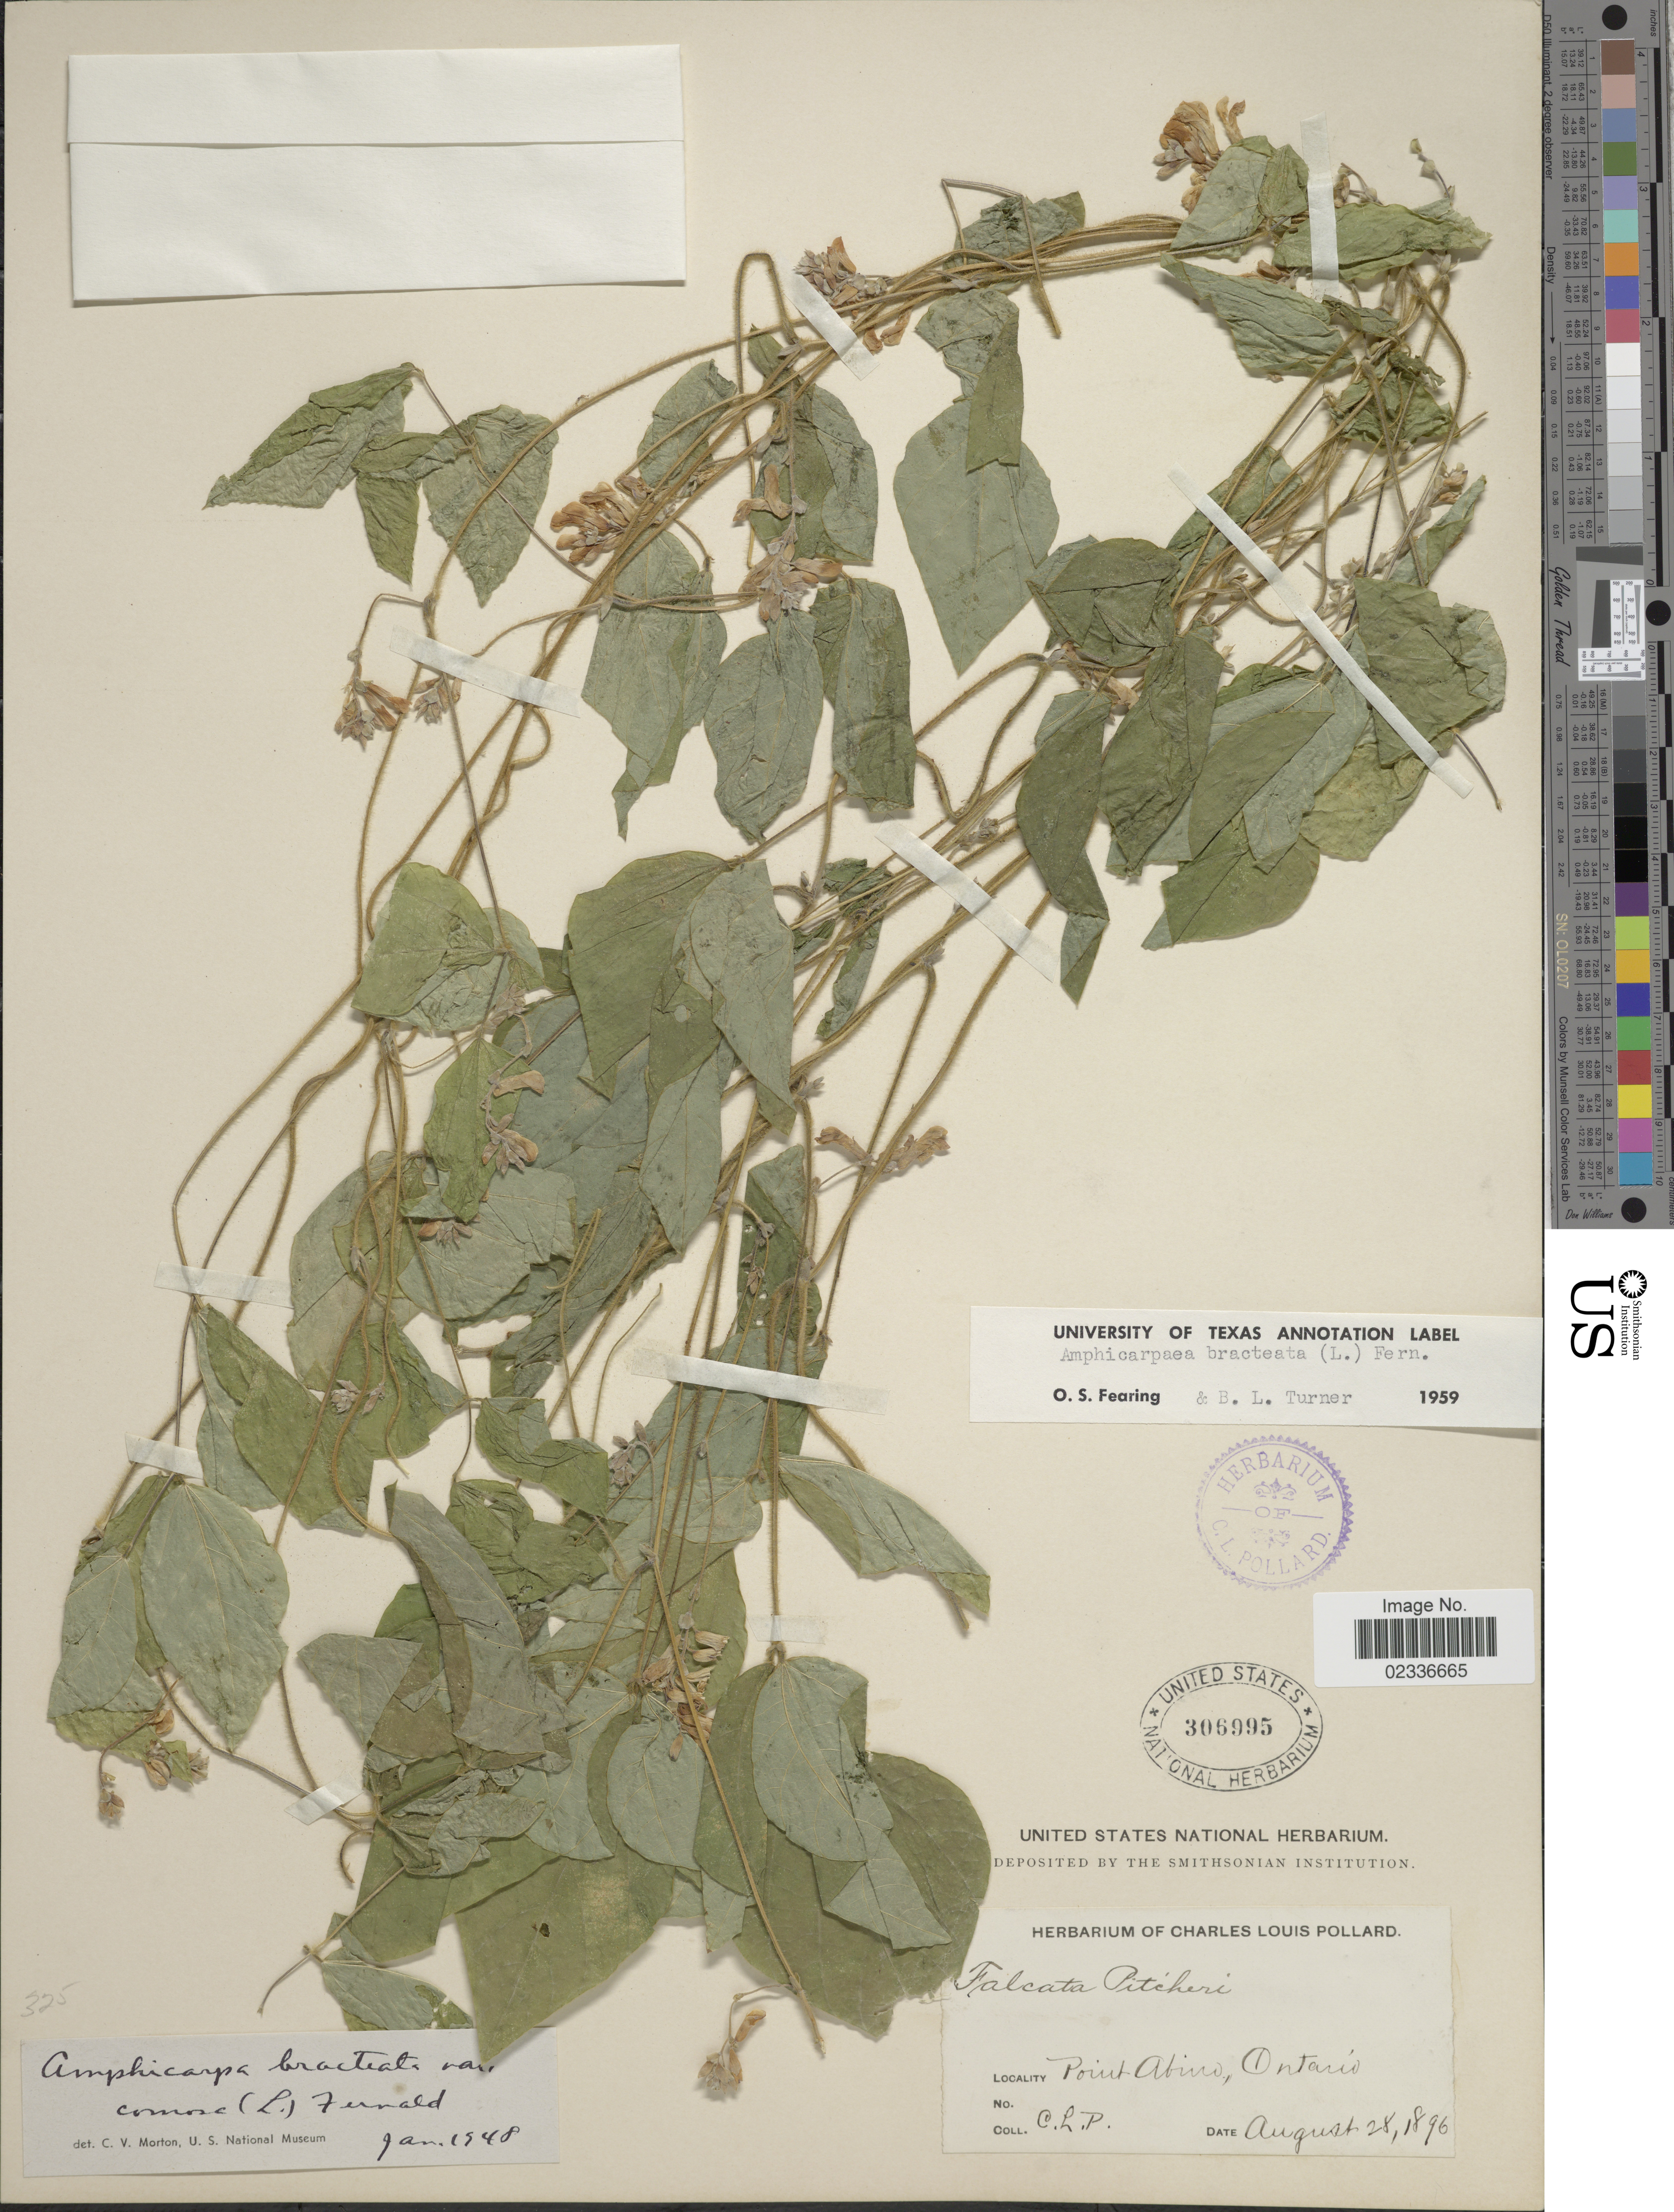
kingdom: Plantae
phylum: Tracheophyta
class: Magnoliopsida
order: Fabales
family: Fabaceae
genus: Amphicarpaea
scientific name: Amphicarpaea bracteata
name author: (L.) Fernald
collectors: C. L. Pollard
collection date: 1896-08-28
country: Canada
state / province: Ontario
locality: Point Abino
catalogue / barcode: US 306995